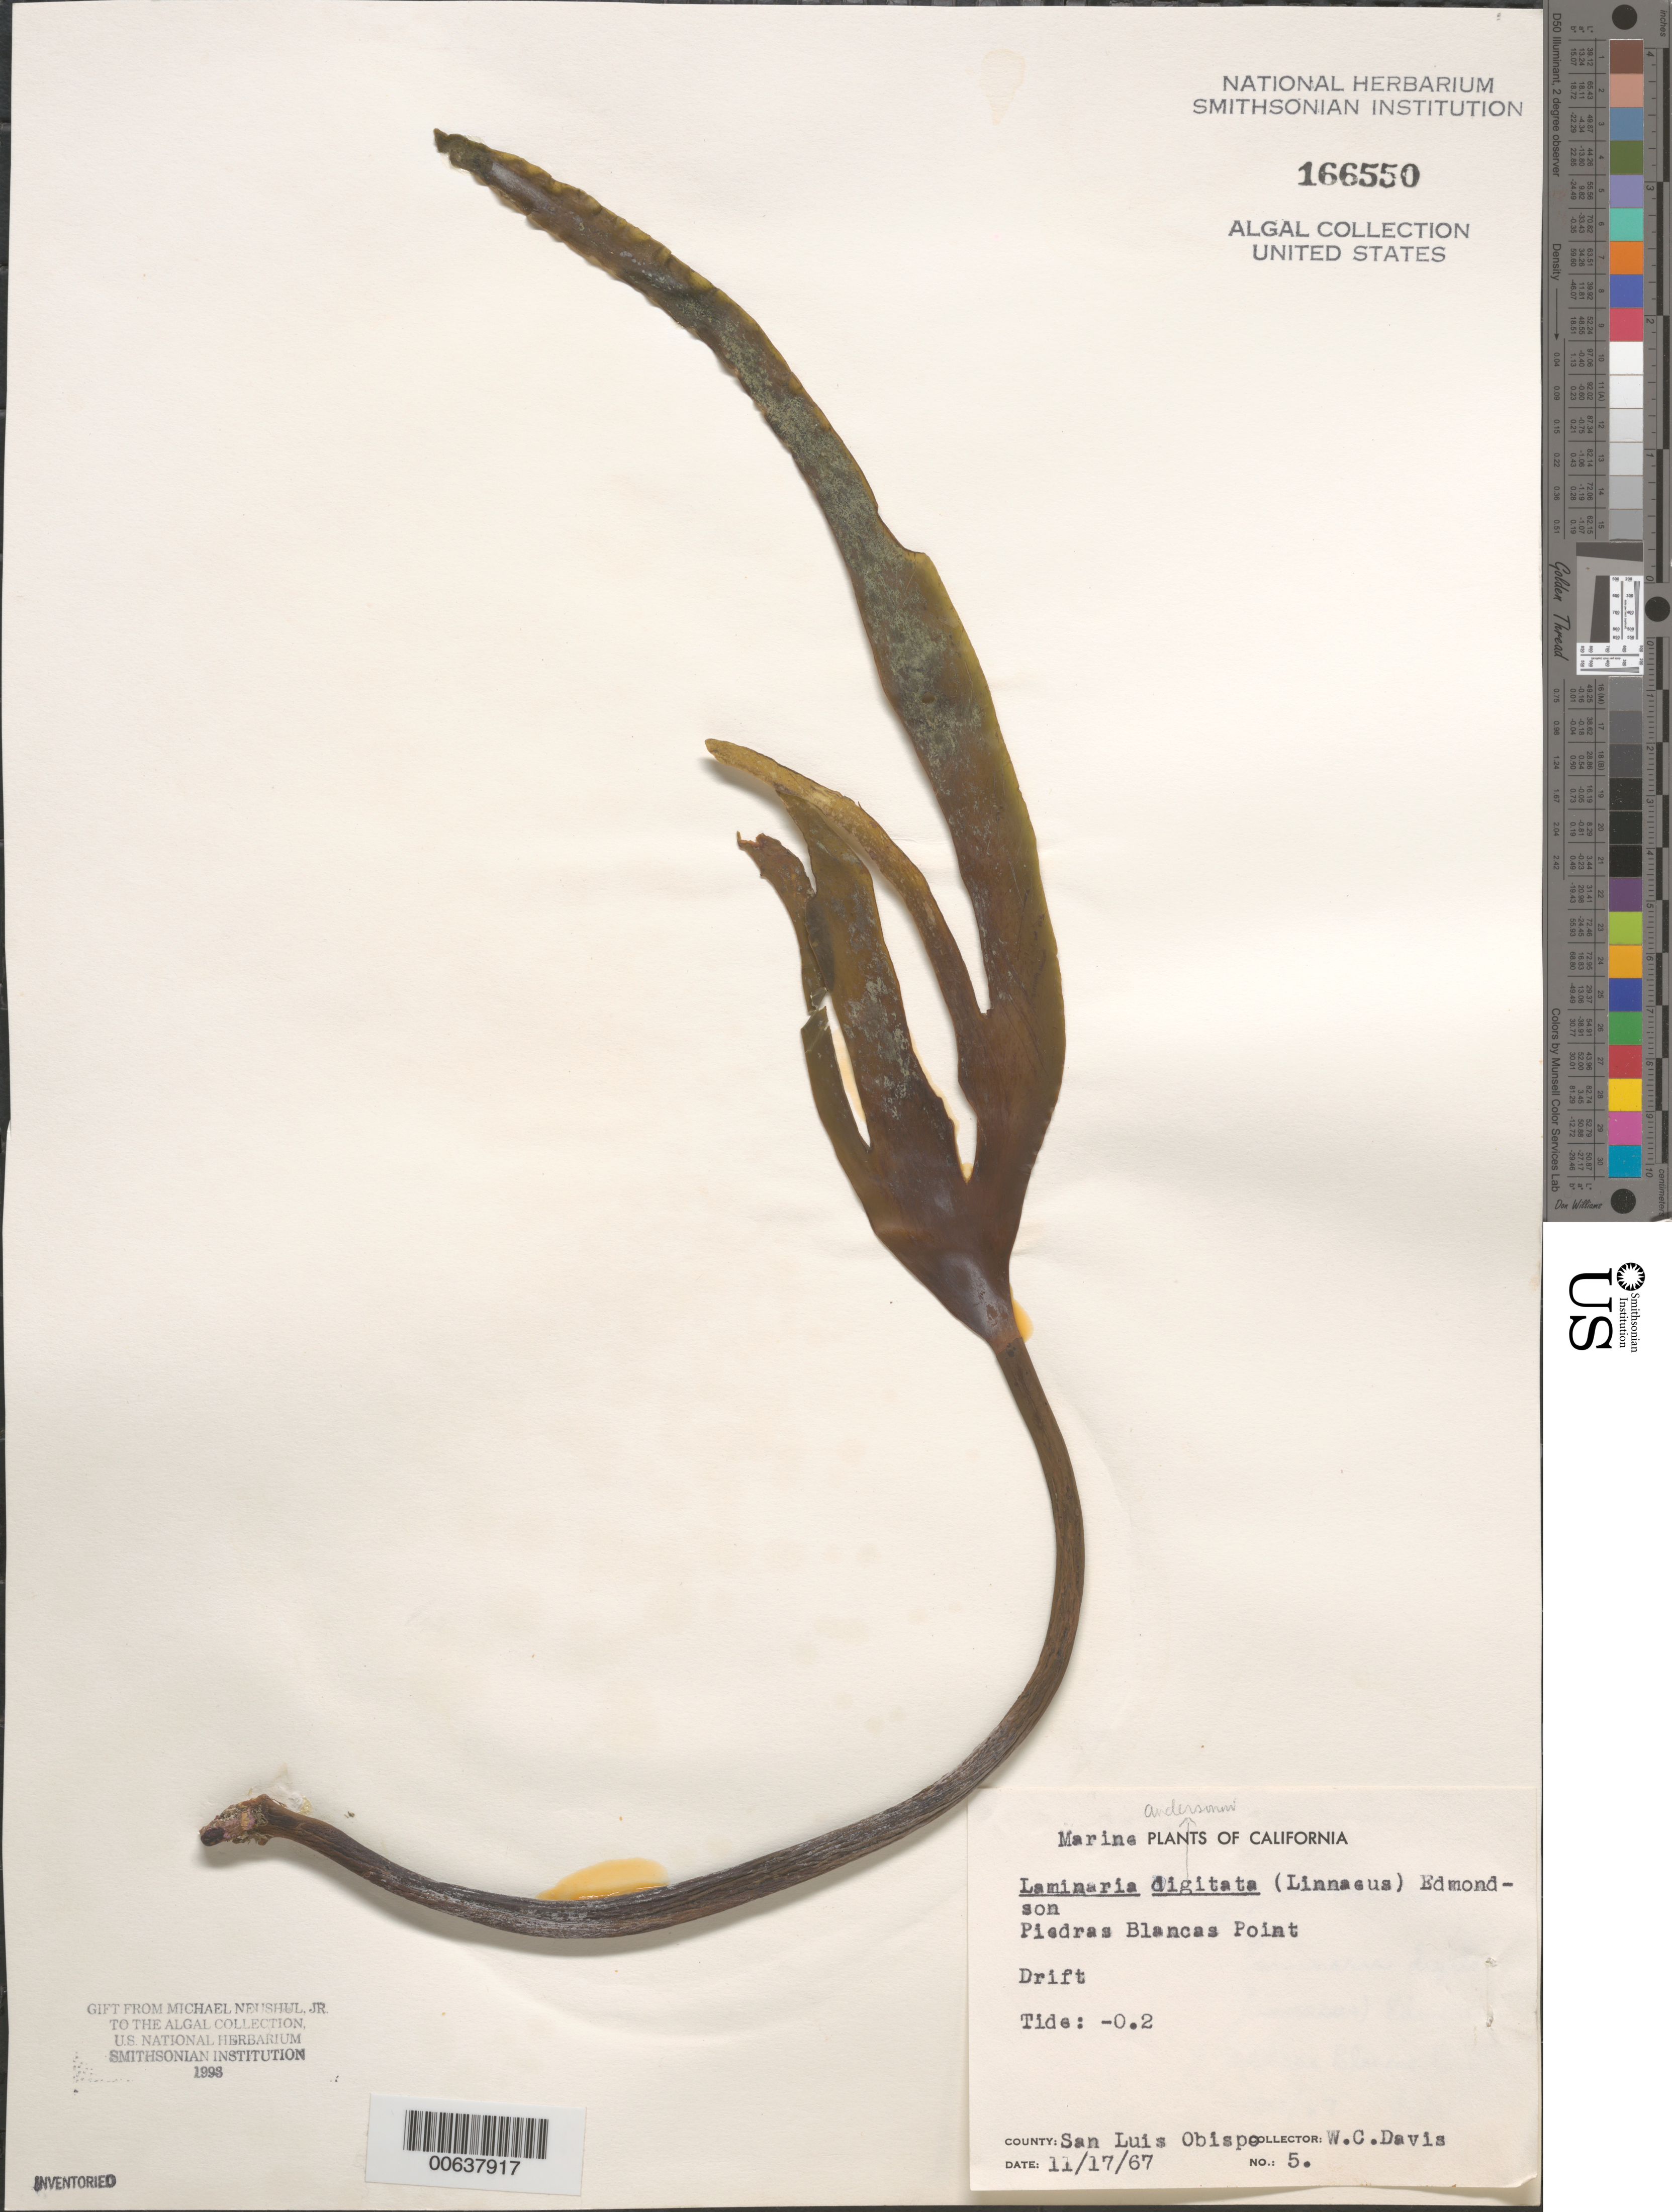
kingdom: Chromista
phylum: Ochrophyta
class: Phaeophyceae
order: Laminariales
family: Laminariaceae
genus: Laminaria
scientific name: Laminaria sinclairii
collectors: W. Davis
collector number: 5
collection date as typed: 17 Nov 1967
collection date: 1967-11-17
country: United States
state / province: California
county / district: San Luis Obispo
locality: Piedras Blancas Point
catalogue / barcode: US 166550